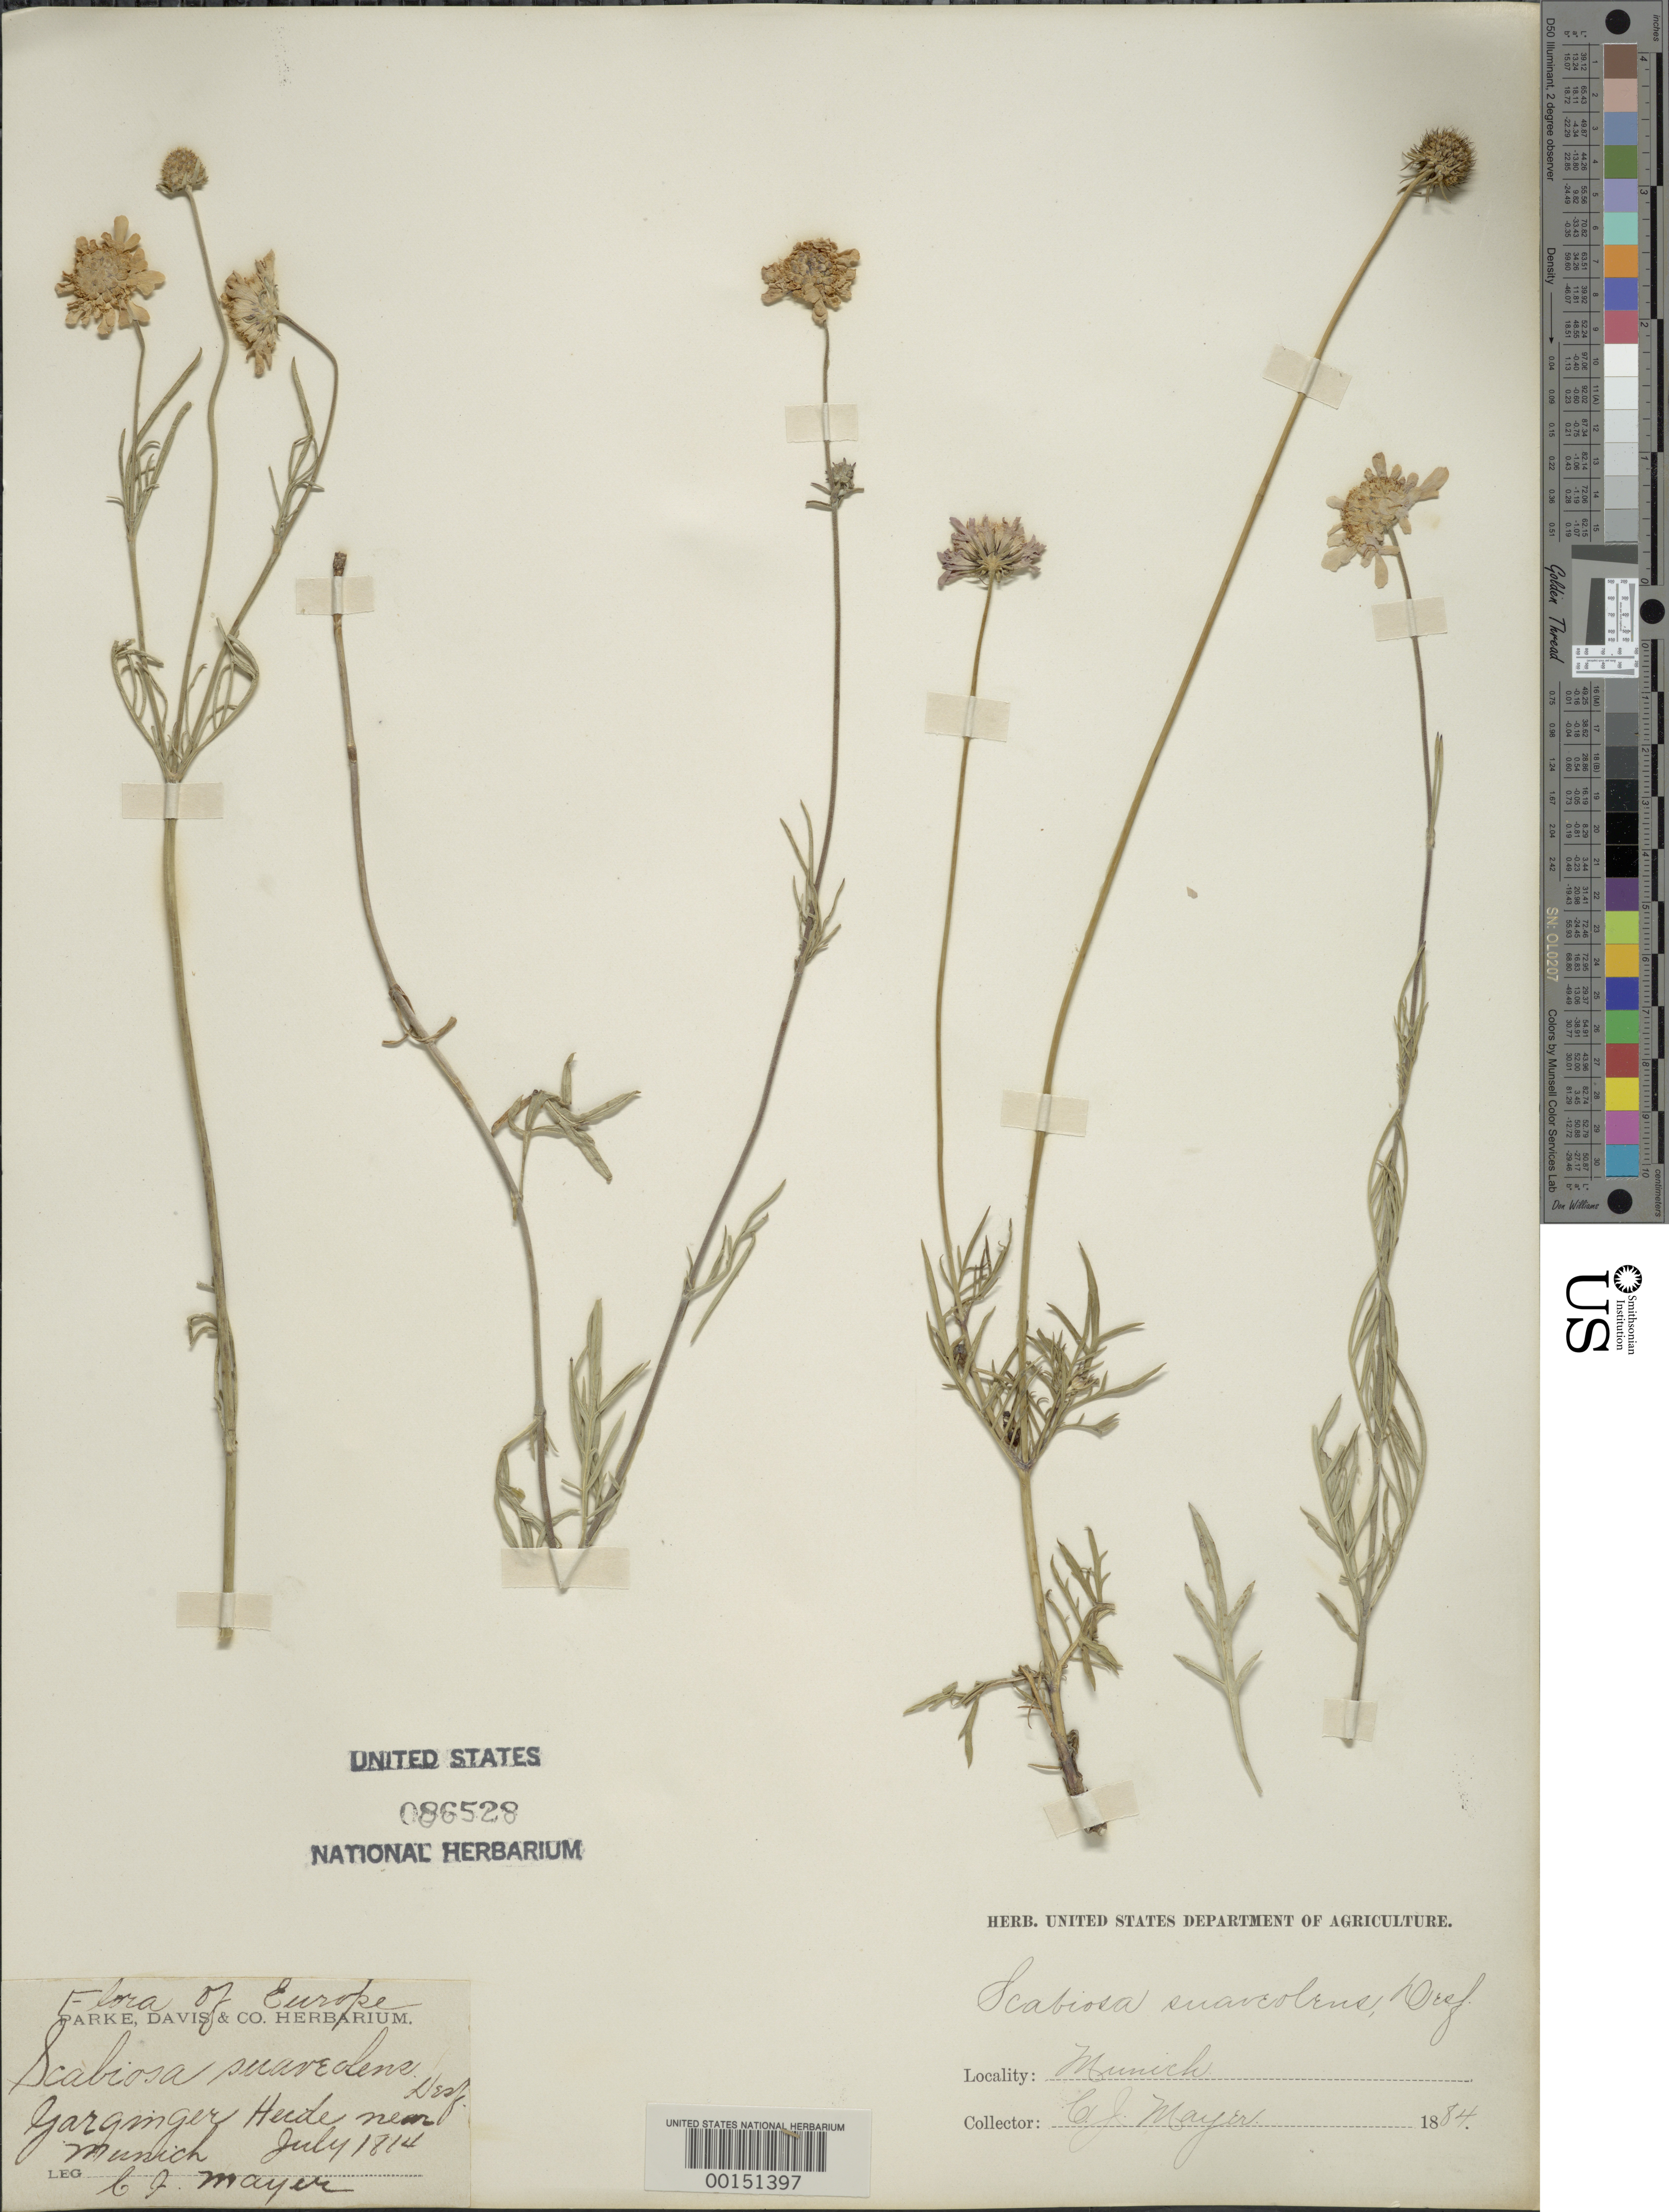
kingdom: Plantae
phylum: Tracheophyta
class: Magnoliopsida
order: Dipsacales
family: Caprifoliaceae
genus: Scabiosa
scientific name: Scabiosa suaveoleus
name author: Desf.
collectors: C. Mayer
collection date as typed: Jul 1884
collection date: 1884-07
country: Germany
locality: Munich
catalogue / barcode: US 86528